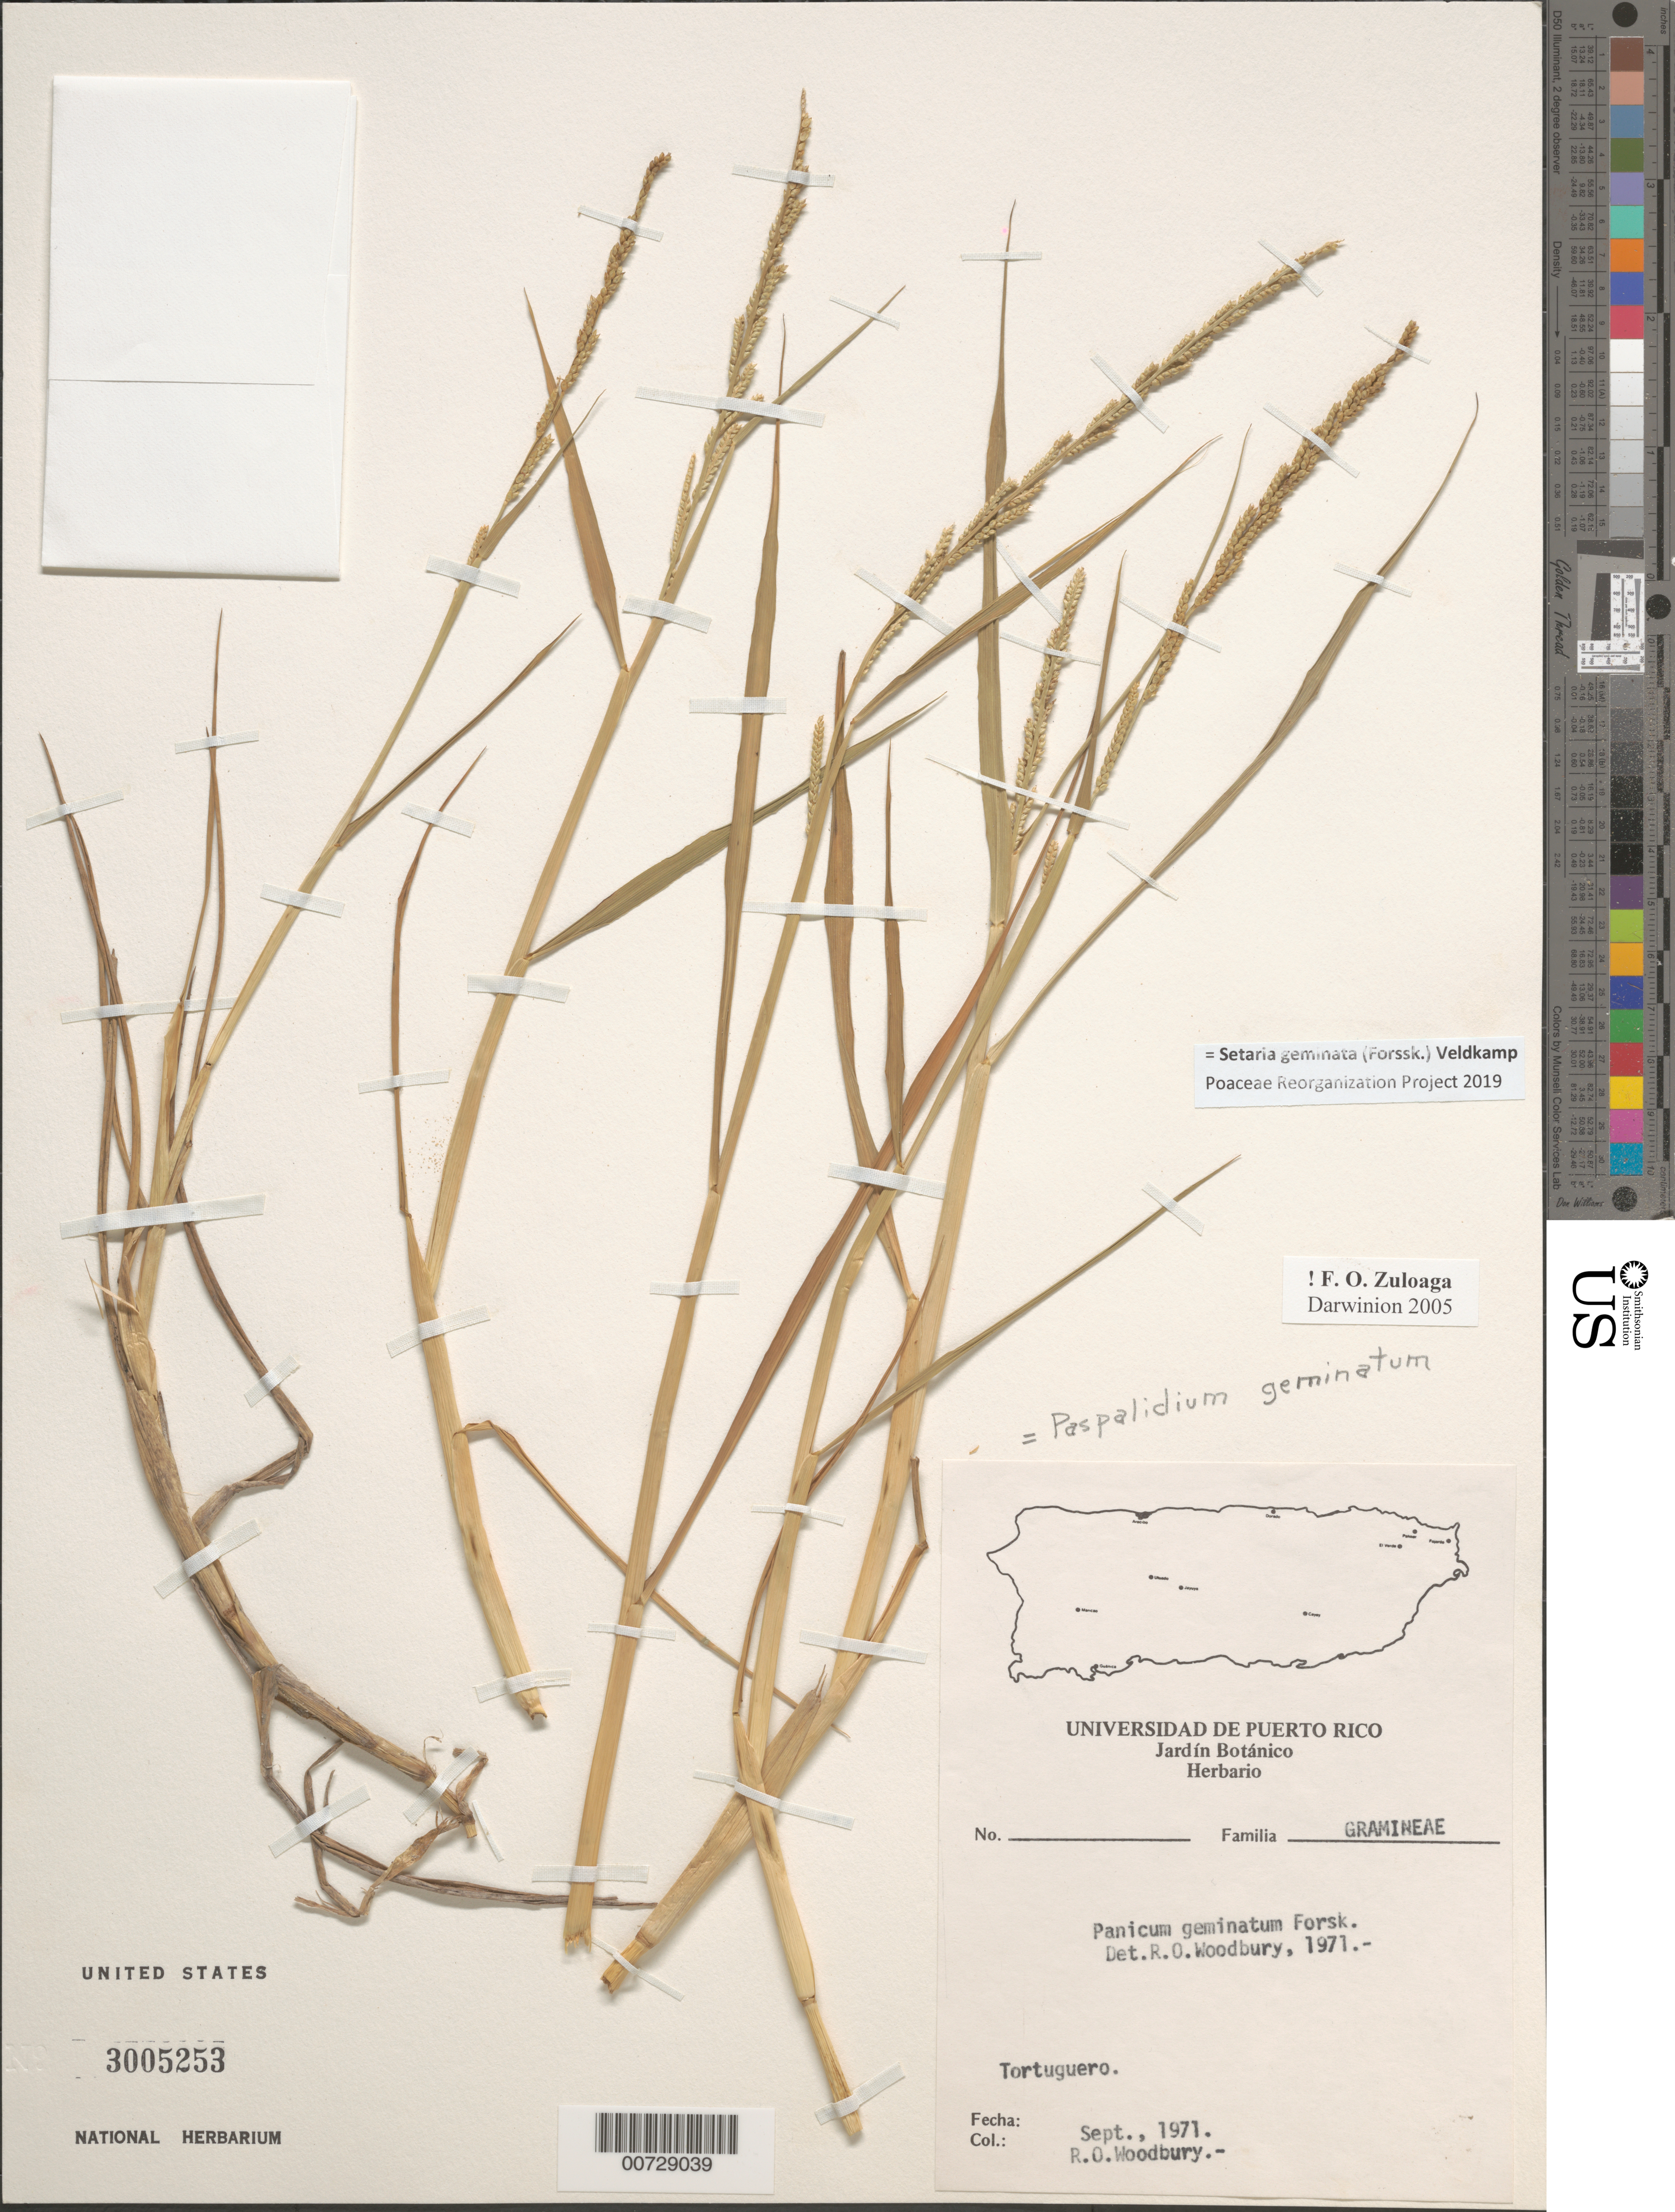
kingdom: Plantae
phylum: Tracheophyta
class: Liliopsida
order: Poales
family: Poaceae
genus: Paspalidium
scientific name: Paspalidium geminatum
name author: (Forssk.) Stapf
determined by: Woodbury, R. O.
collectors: R. O. Woodbury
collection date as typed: Sep 1971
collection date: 1971-09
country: Puerto Rico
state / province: Manatí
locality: Tortuguero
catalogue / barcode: US 3005253